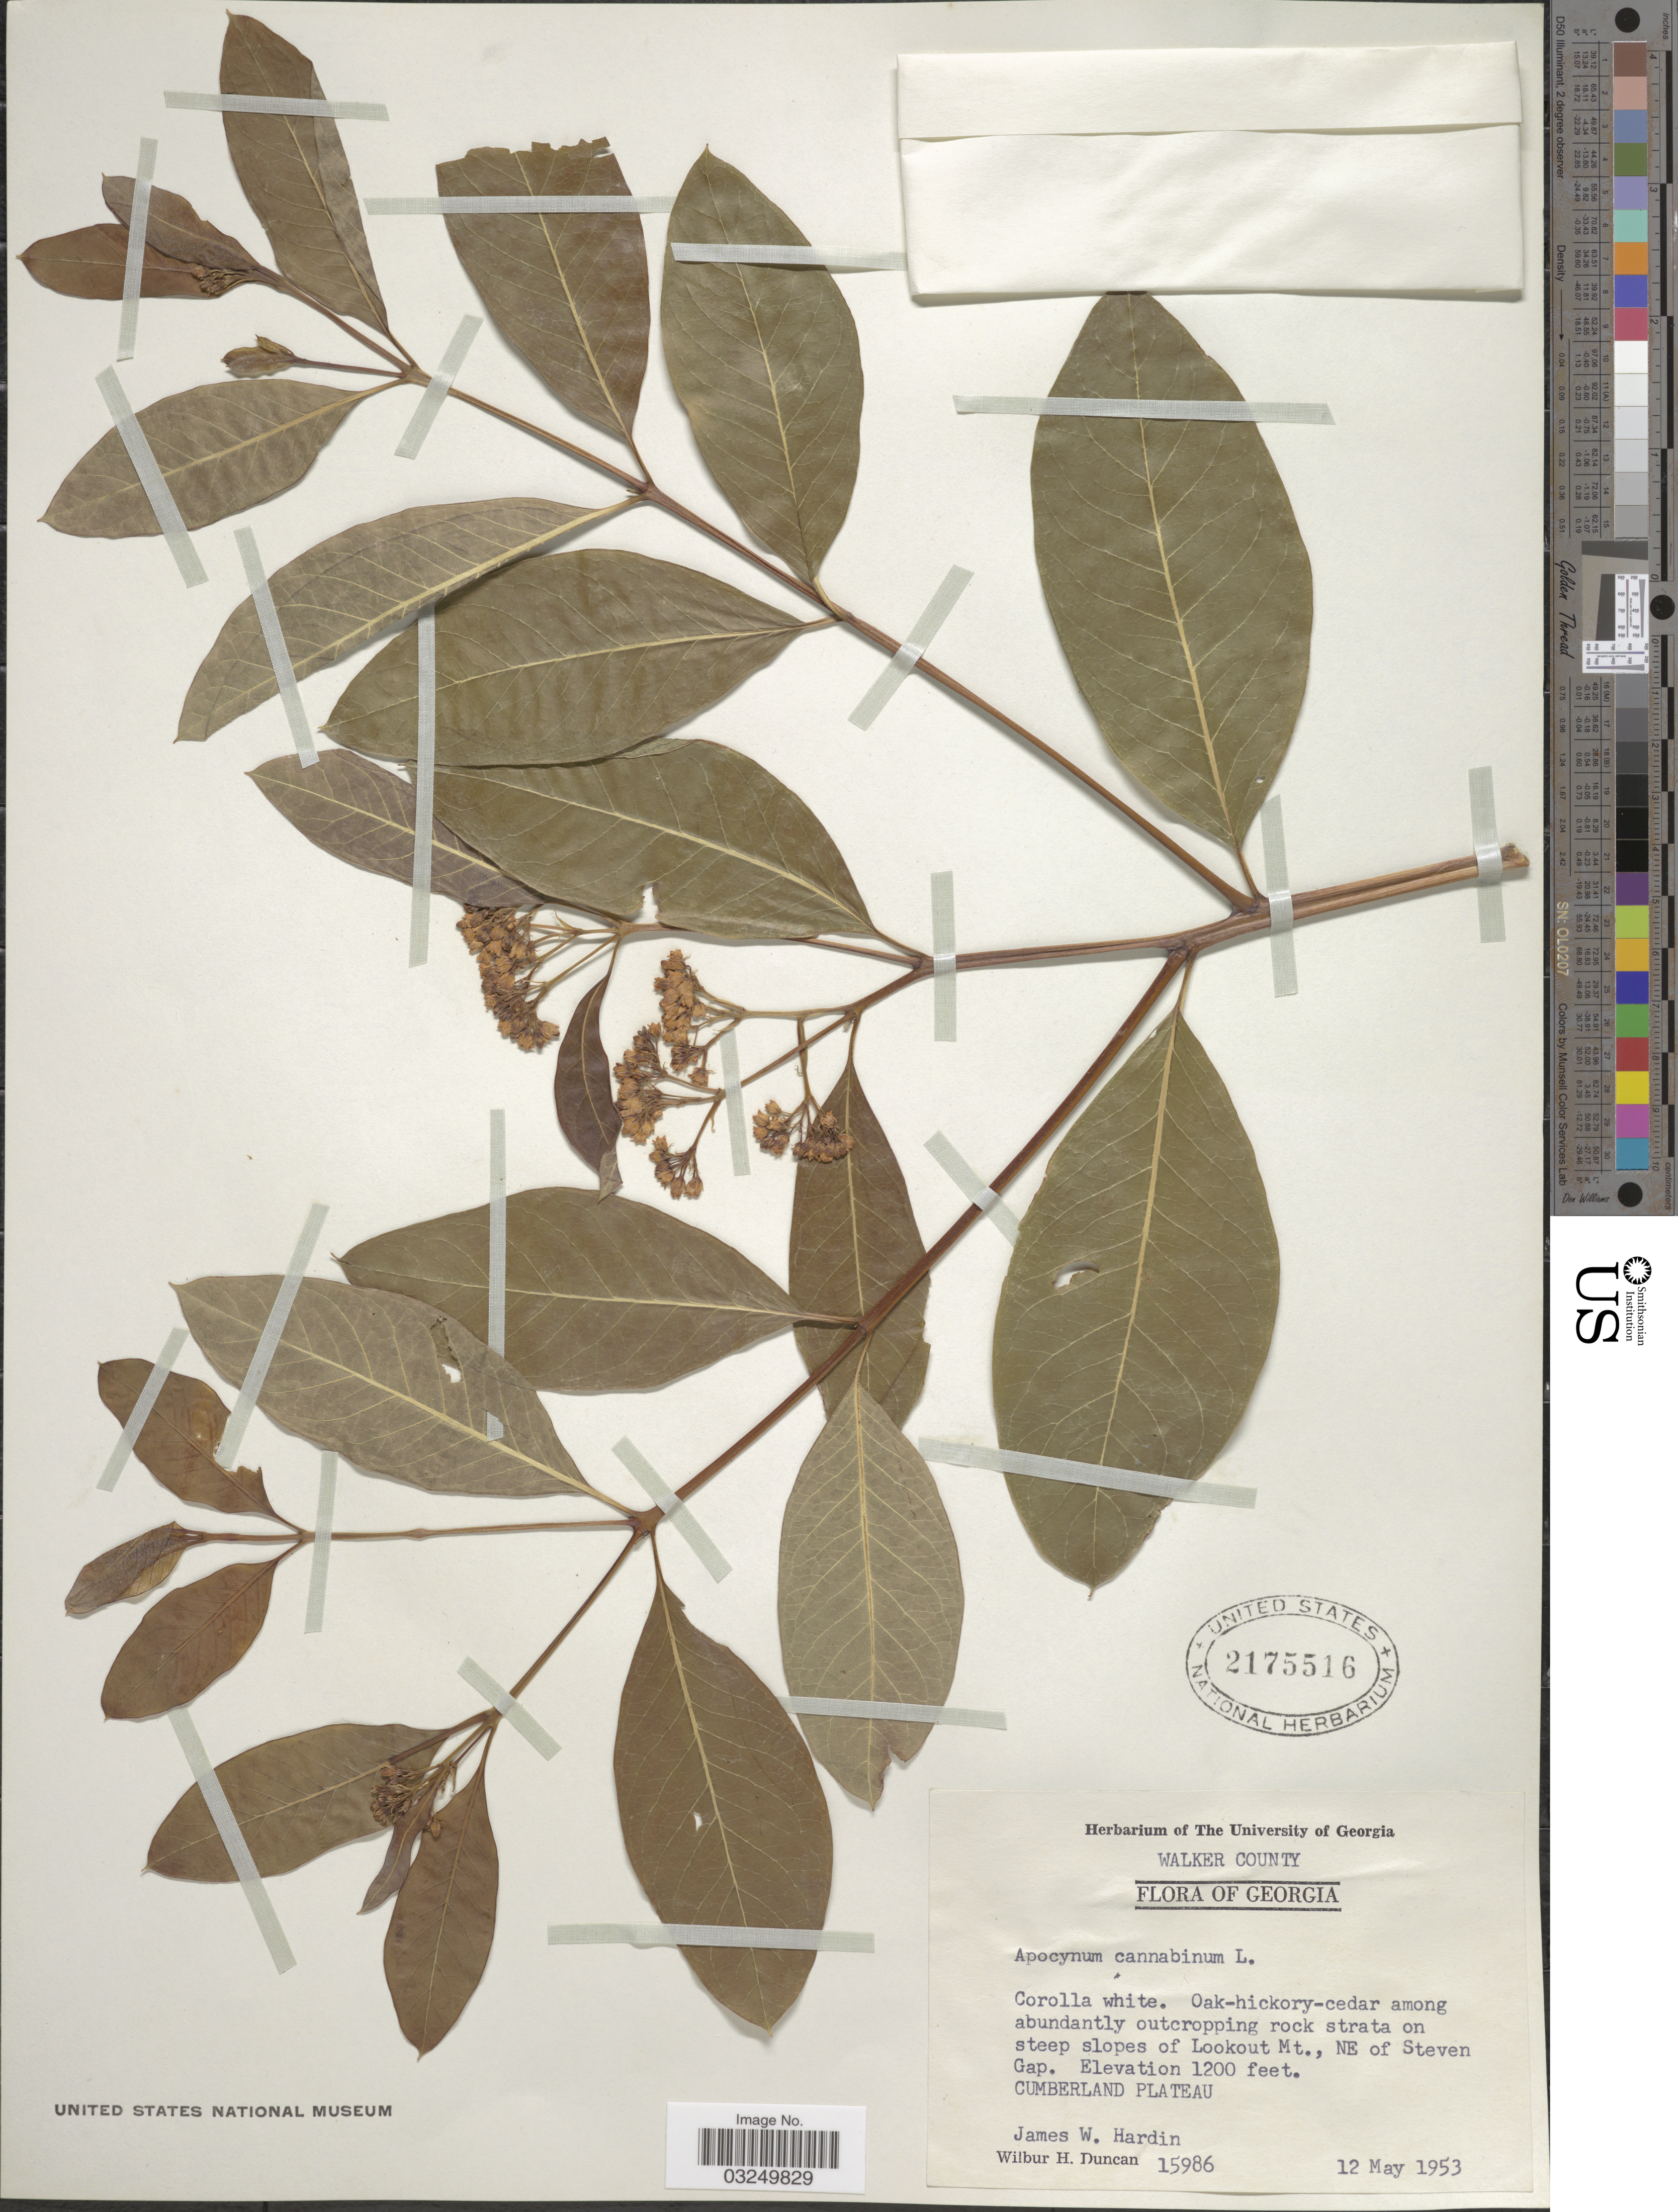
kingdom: Plantae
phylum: Tracheophyta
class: Magnoliopsida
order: Gentianales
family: Apocynaceae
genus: Apocynum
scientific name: Apocynum cannabinum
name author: L.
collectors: J. W. Hardin & W. H. Duncan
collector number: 15986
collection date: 1953-05-12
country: United States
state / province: Georgia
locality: Walker County. Steep slopes of Lookout Mt., NE of Steven Gap. Cumberland Plateau.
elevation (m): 366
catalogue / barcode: US 2175516